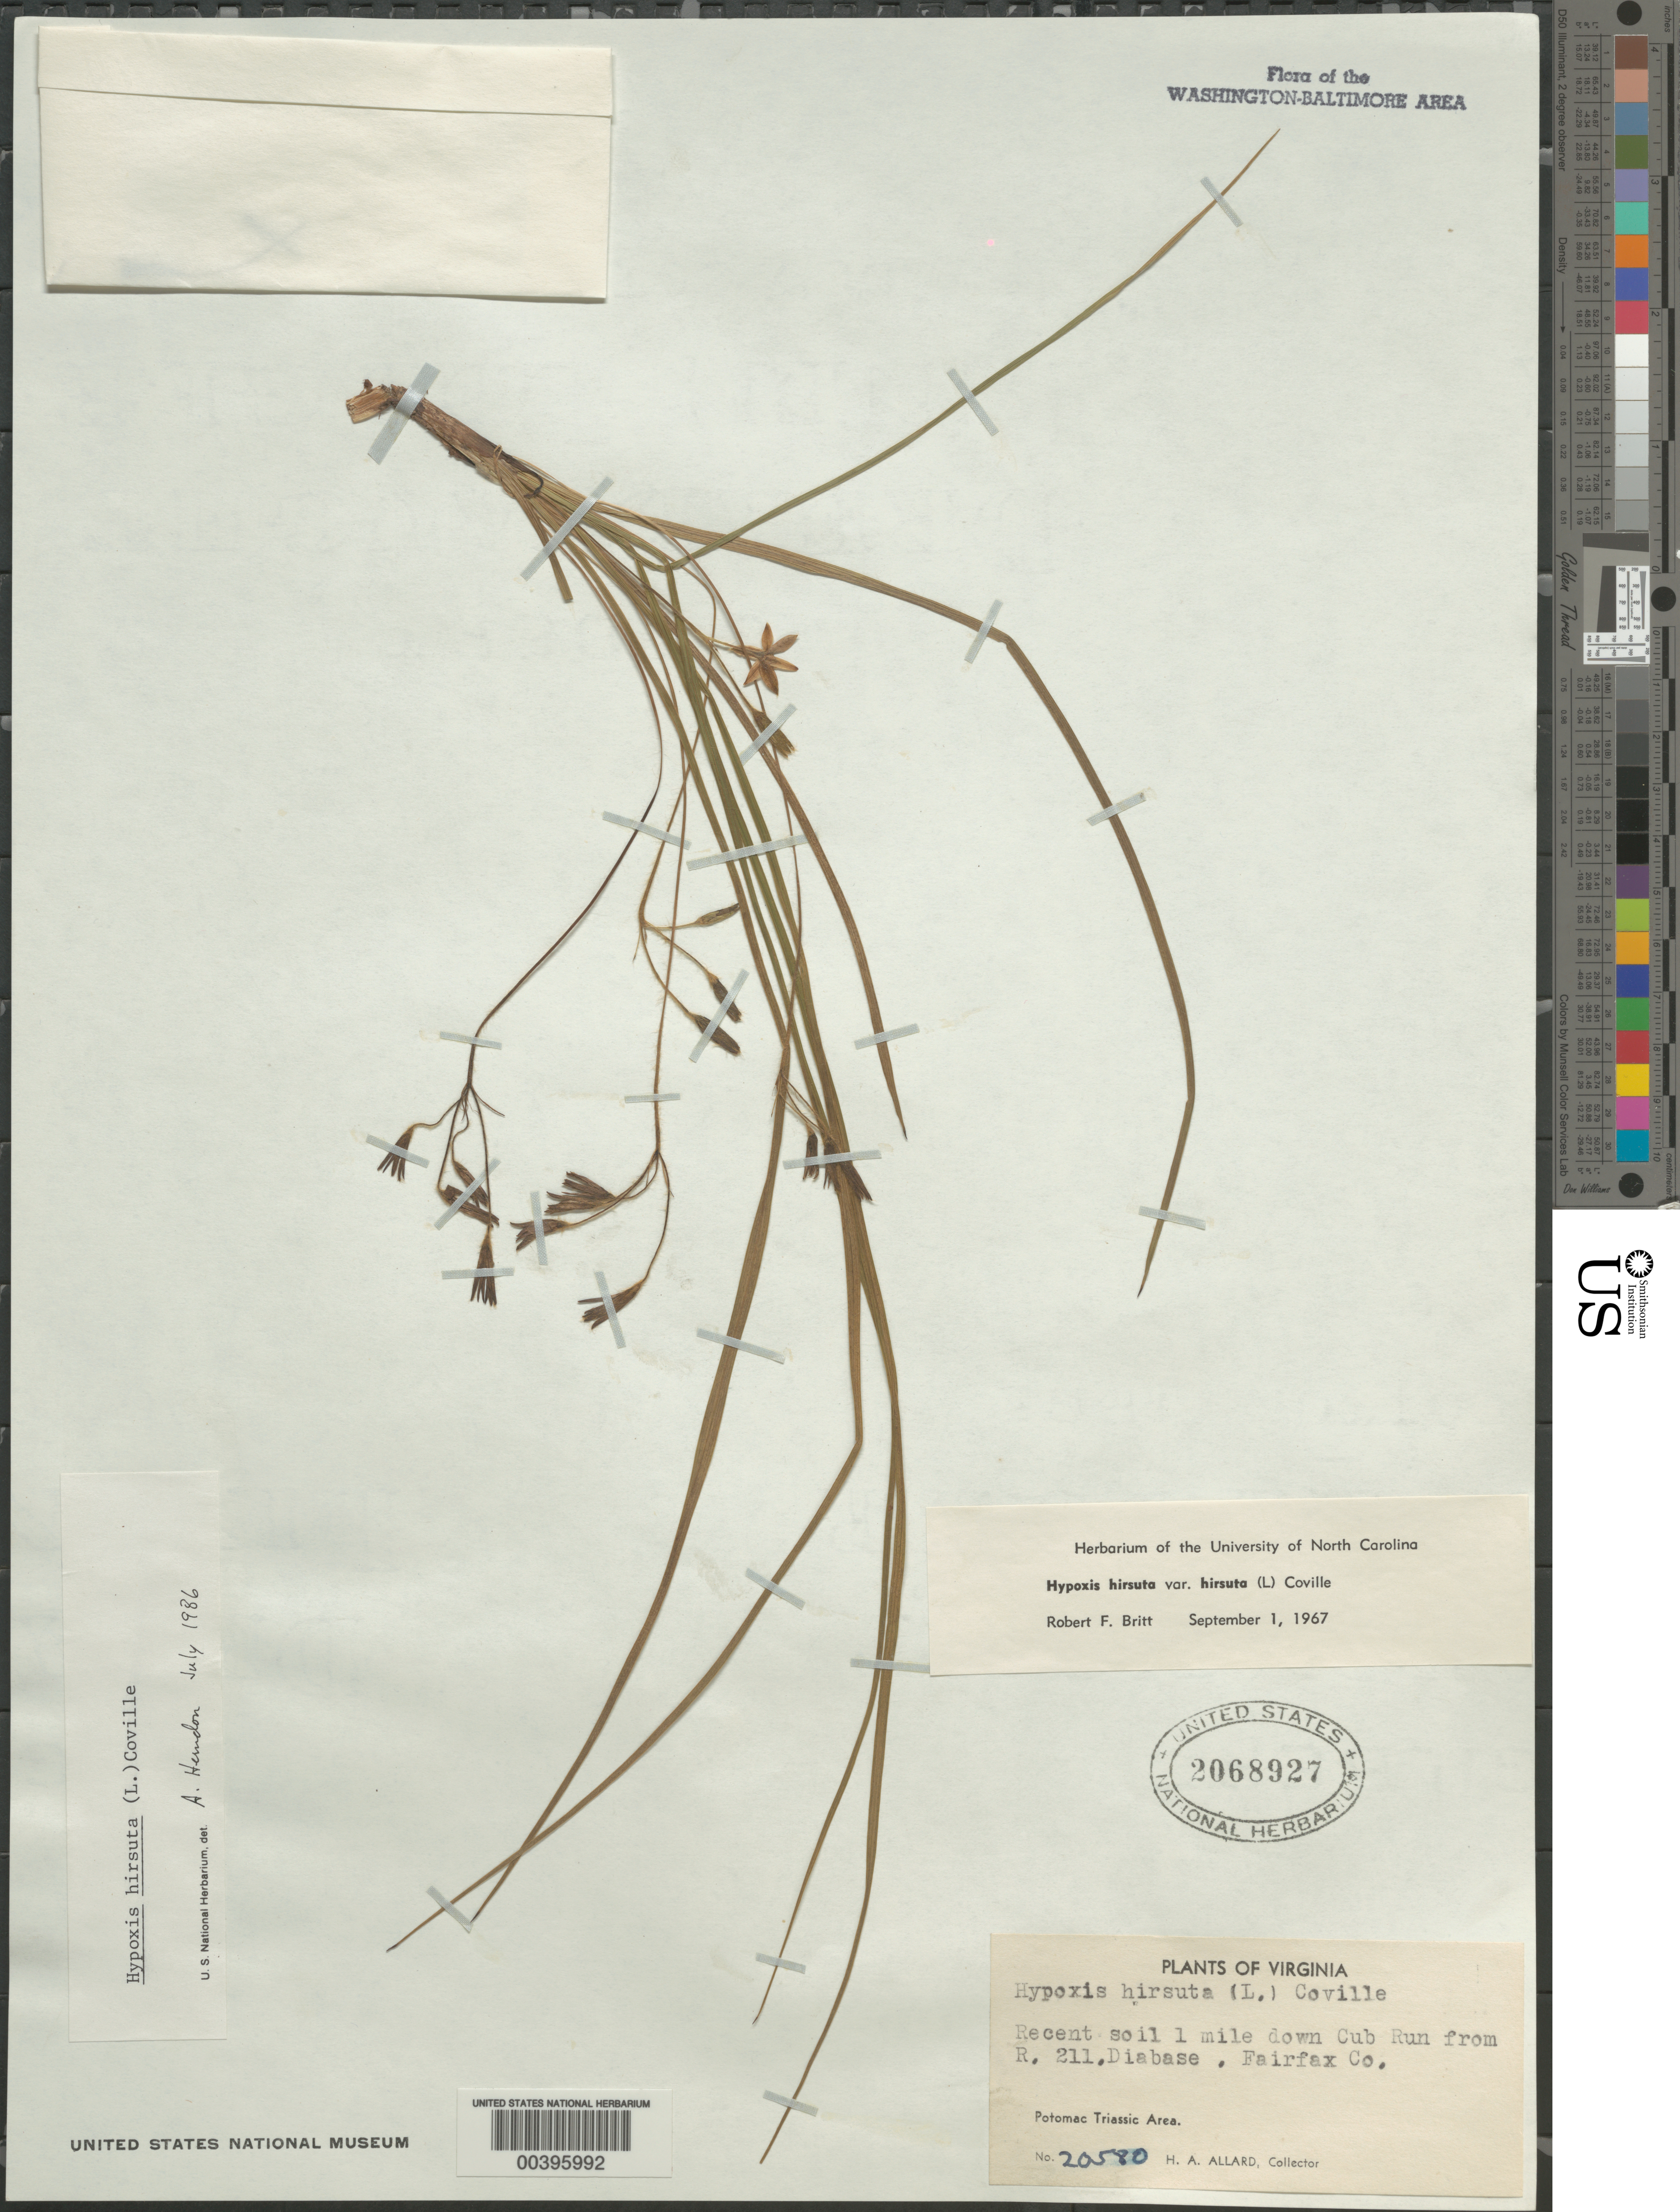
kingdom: Plantae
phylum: Tracheophyta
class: Liliopsida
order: Asparagales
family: Hypoxidaceae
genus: Hypoxis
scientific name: Hypoxis hirsuta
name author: (L.) Coville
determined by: Britt, R. F.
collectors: H. A. Allard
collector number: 20580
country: United States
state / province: Virginia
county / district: Fairfax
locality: downstream from Route 211 on Cub Run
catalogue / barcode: US 2068927